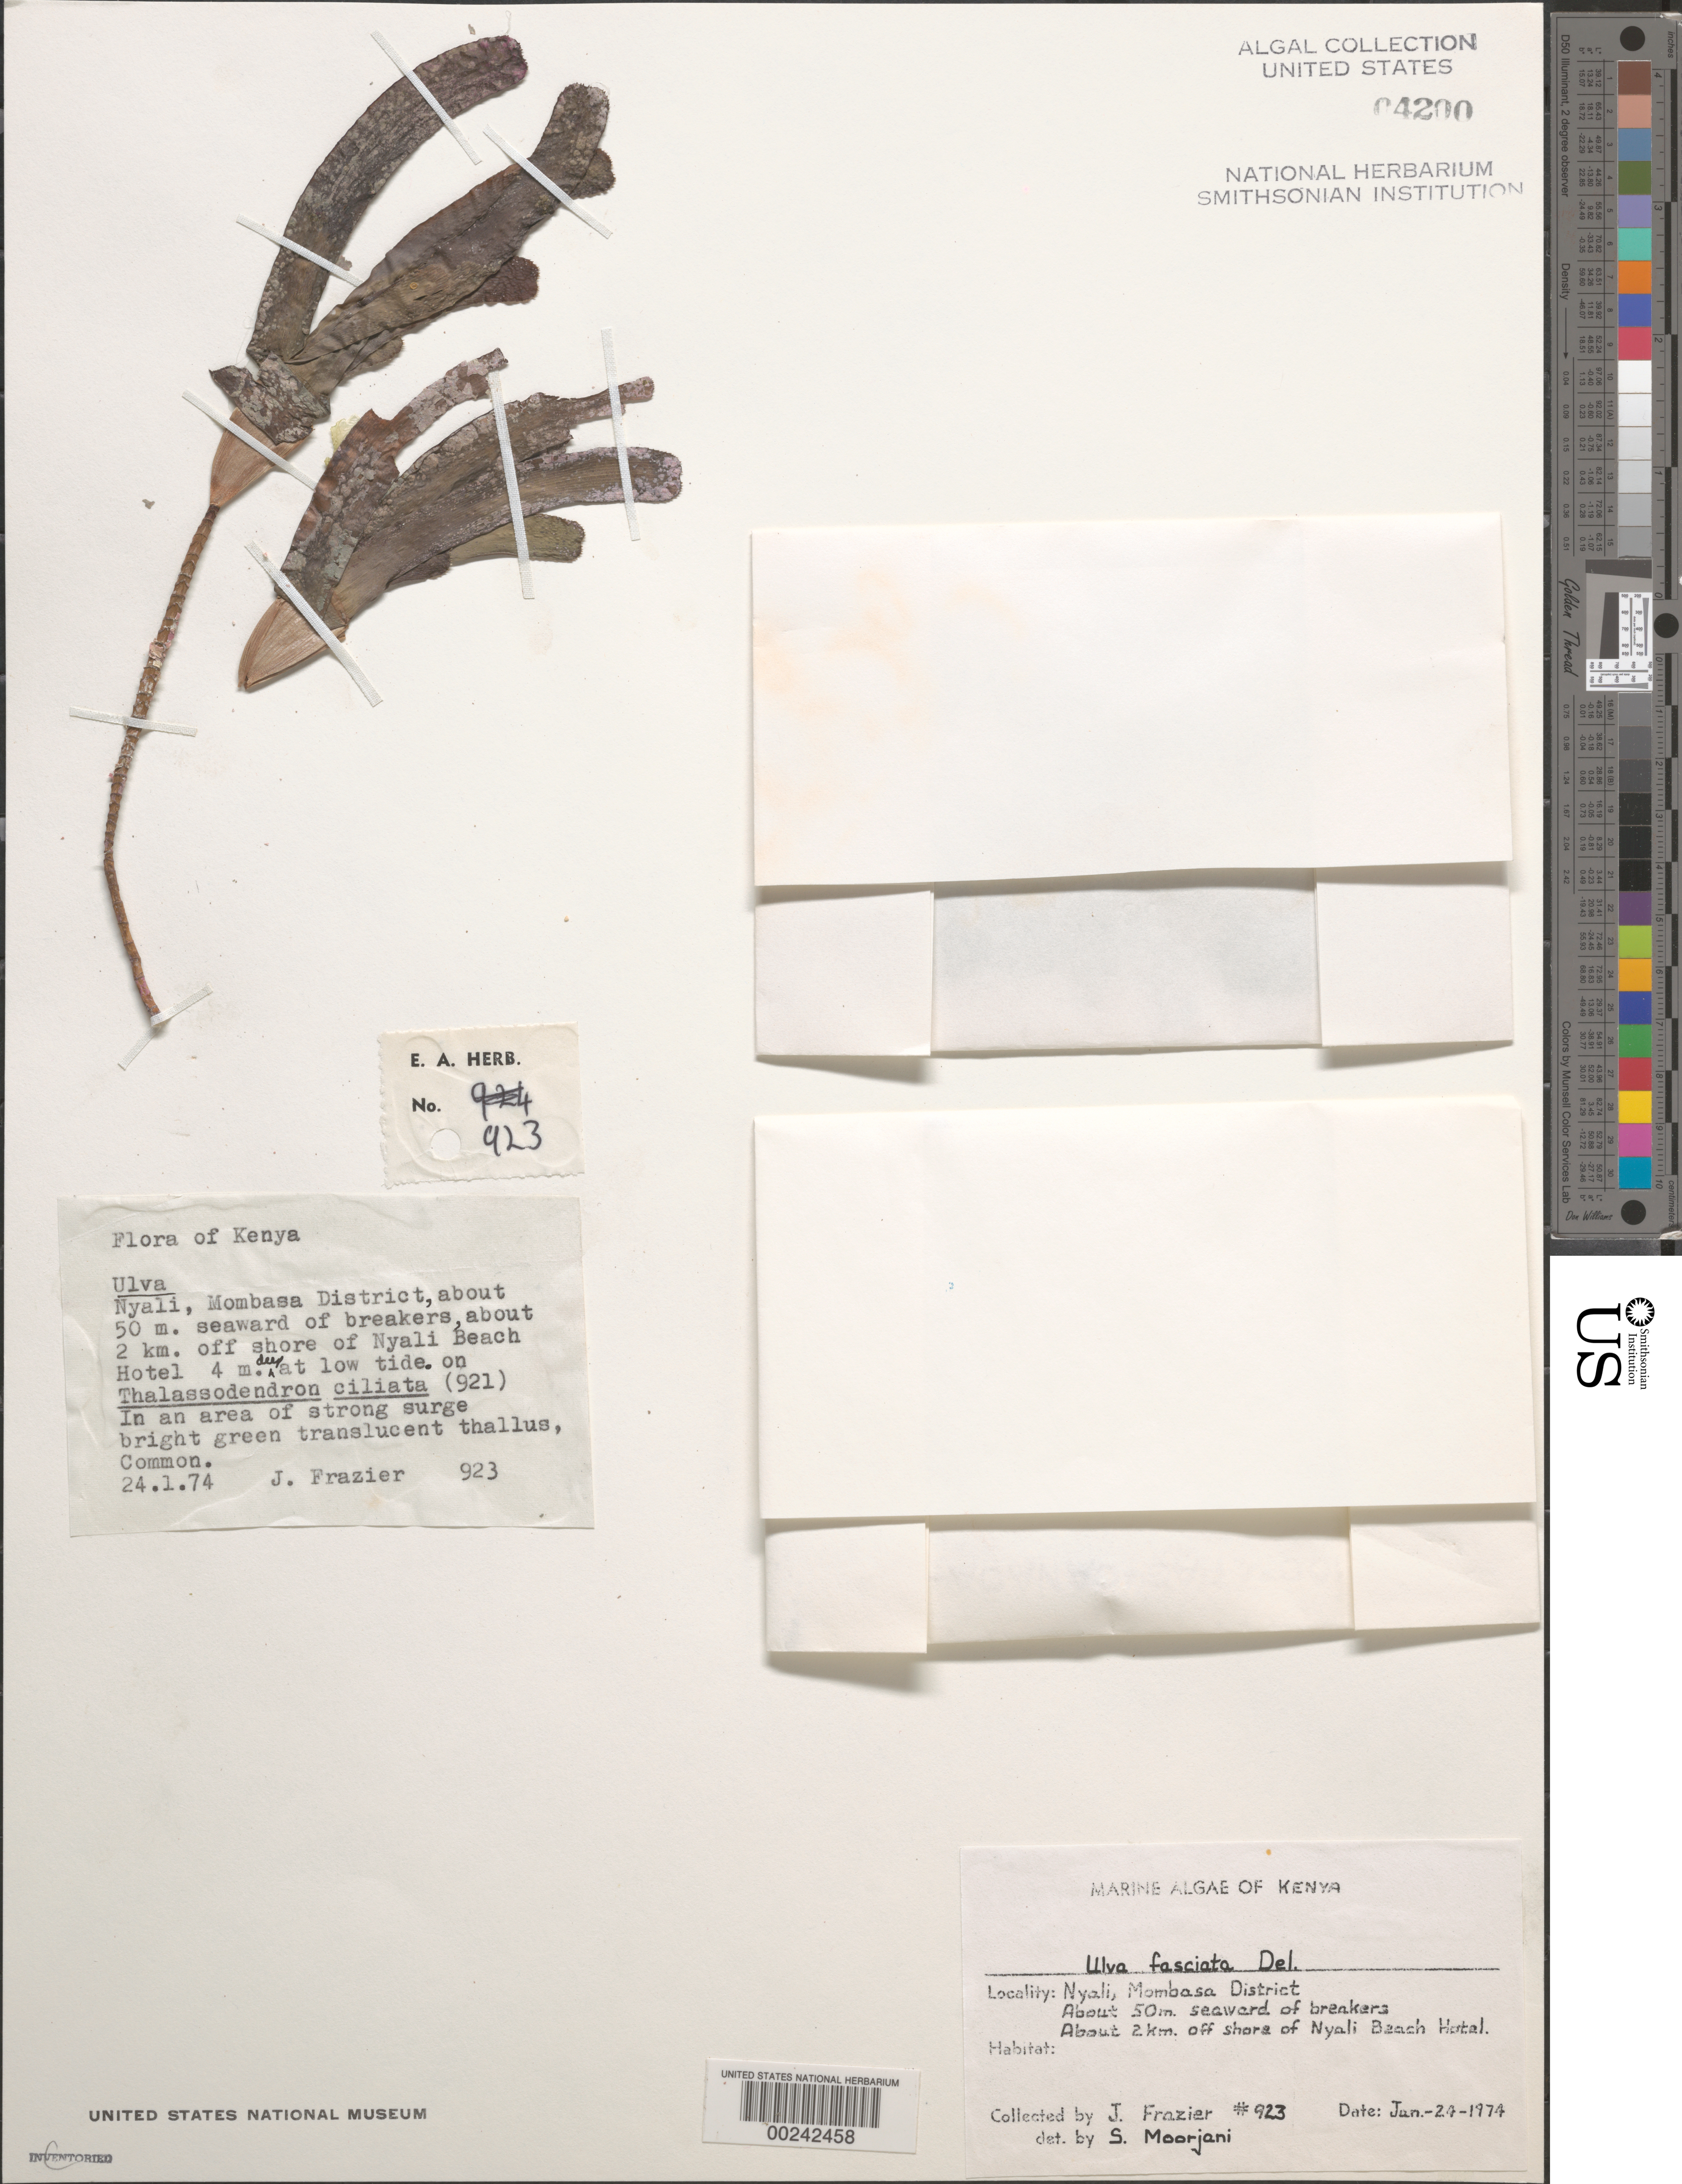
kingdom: Plantae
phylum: Chlorophyta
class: Ulvophyceae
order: Ulvales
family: Ulvaceae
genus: Ulva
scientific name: Ulva lactuca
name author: L.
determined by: Algae name updating Project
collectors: J. Frazier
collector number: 923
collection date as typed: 24 Jan 1974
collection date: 1974-01-24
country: Kenya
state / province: Mombasa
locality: Nyali, ca. 2 km off Nyali Beach Hotel shore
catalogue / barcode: US 4200